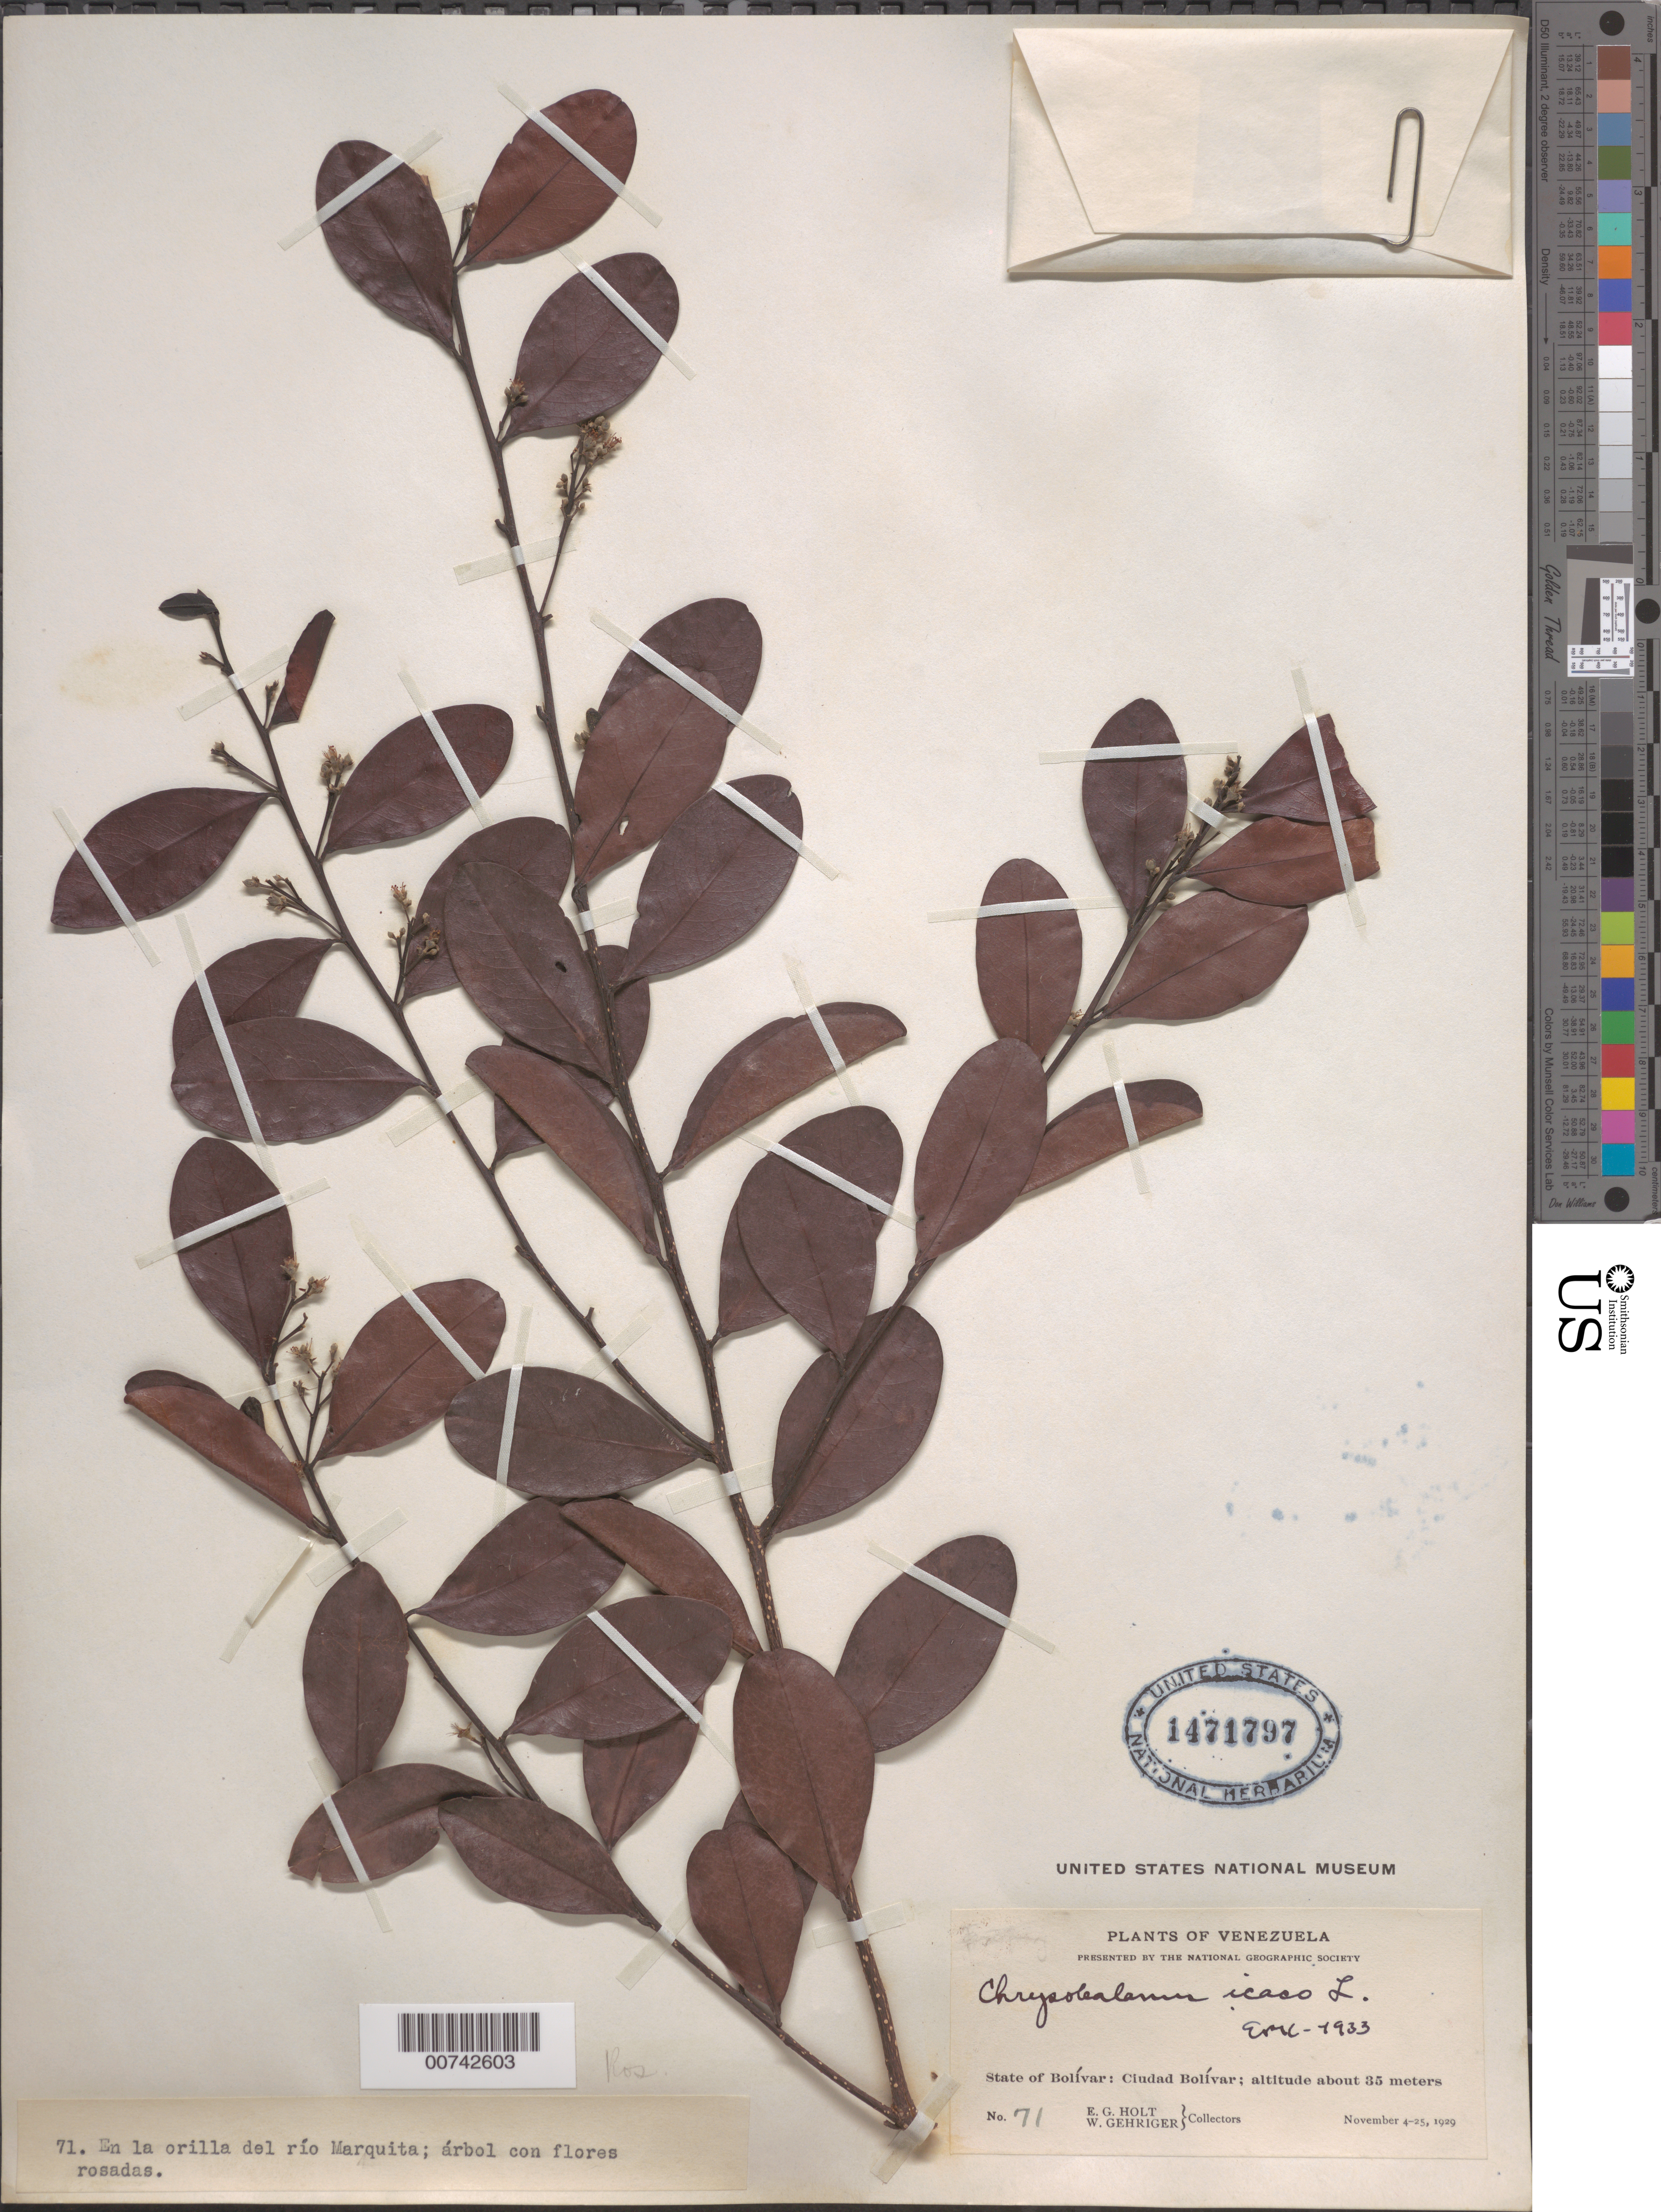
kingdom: Plantae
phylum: Tracheophyta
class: Magnoliopsida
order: Malpighiales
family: Chrysobalanaceae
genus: Chrysobalanus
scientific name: Chrysobalanus icaco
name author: L.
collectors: E. Holt & W. Gehriger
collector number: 71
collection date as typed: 4-Nov-29 to 25-Nov-29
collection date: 1929-11-04/1929-11-25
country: Venezuela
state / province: Bolívar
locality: Ciudad Bolívar, Río Marquita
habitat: Orilla del río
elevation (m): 35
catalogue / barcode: US 1471797